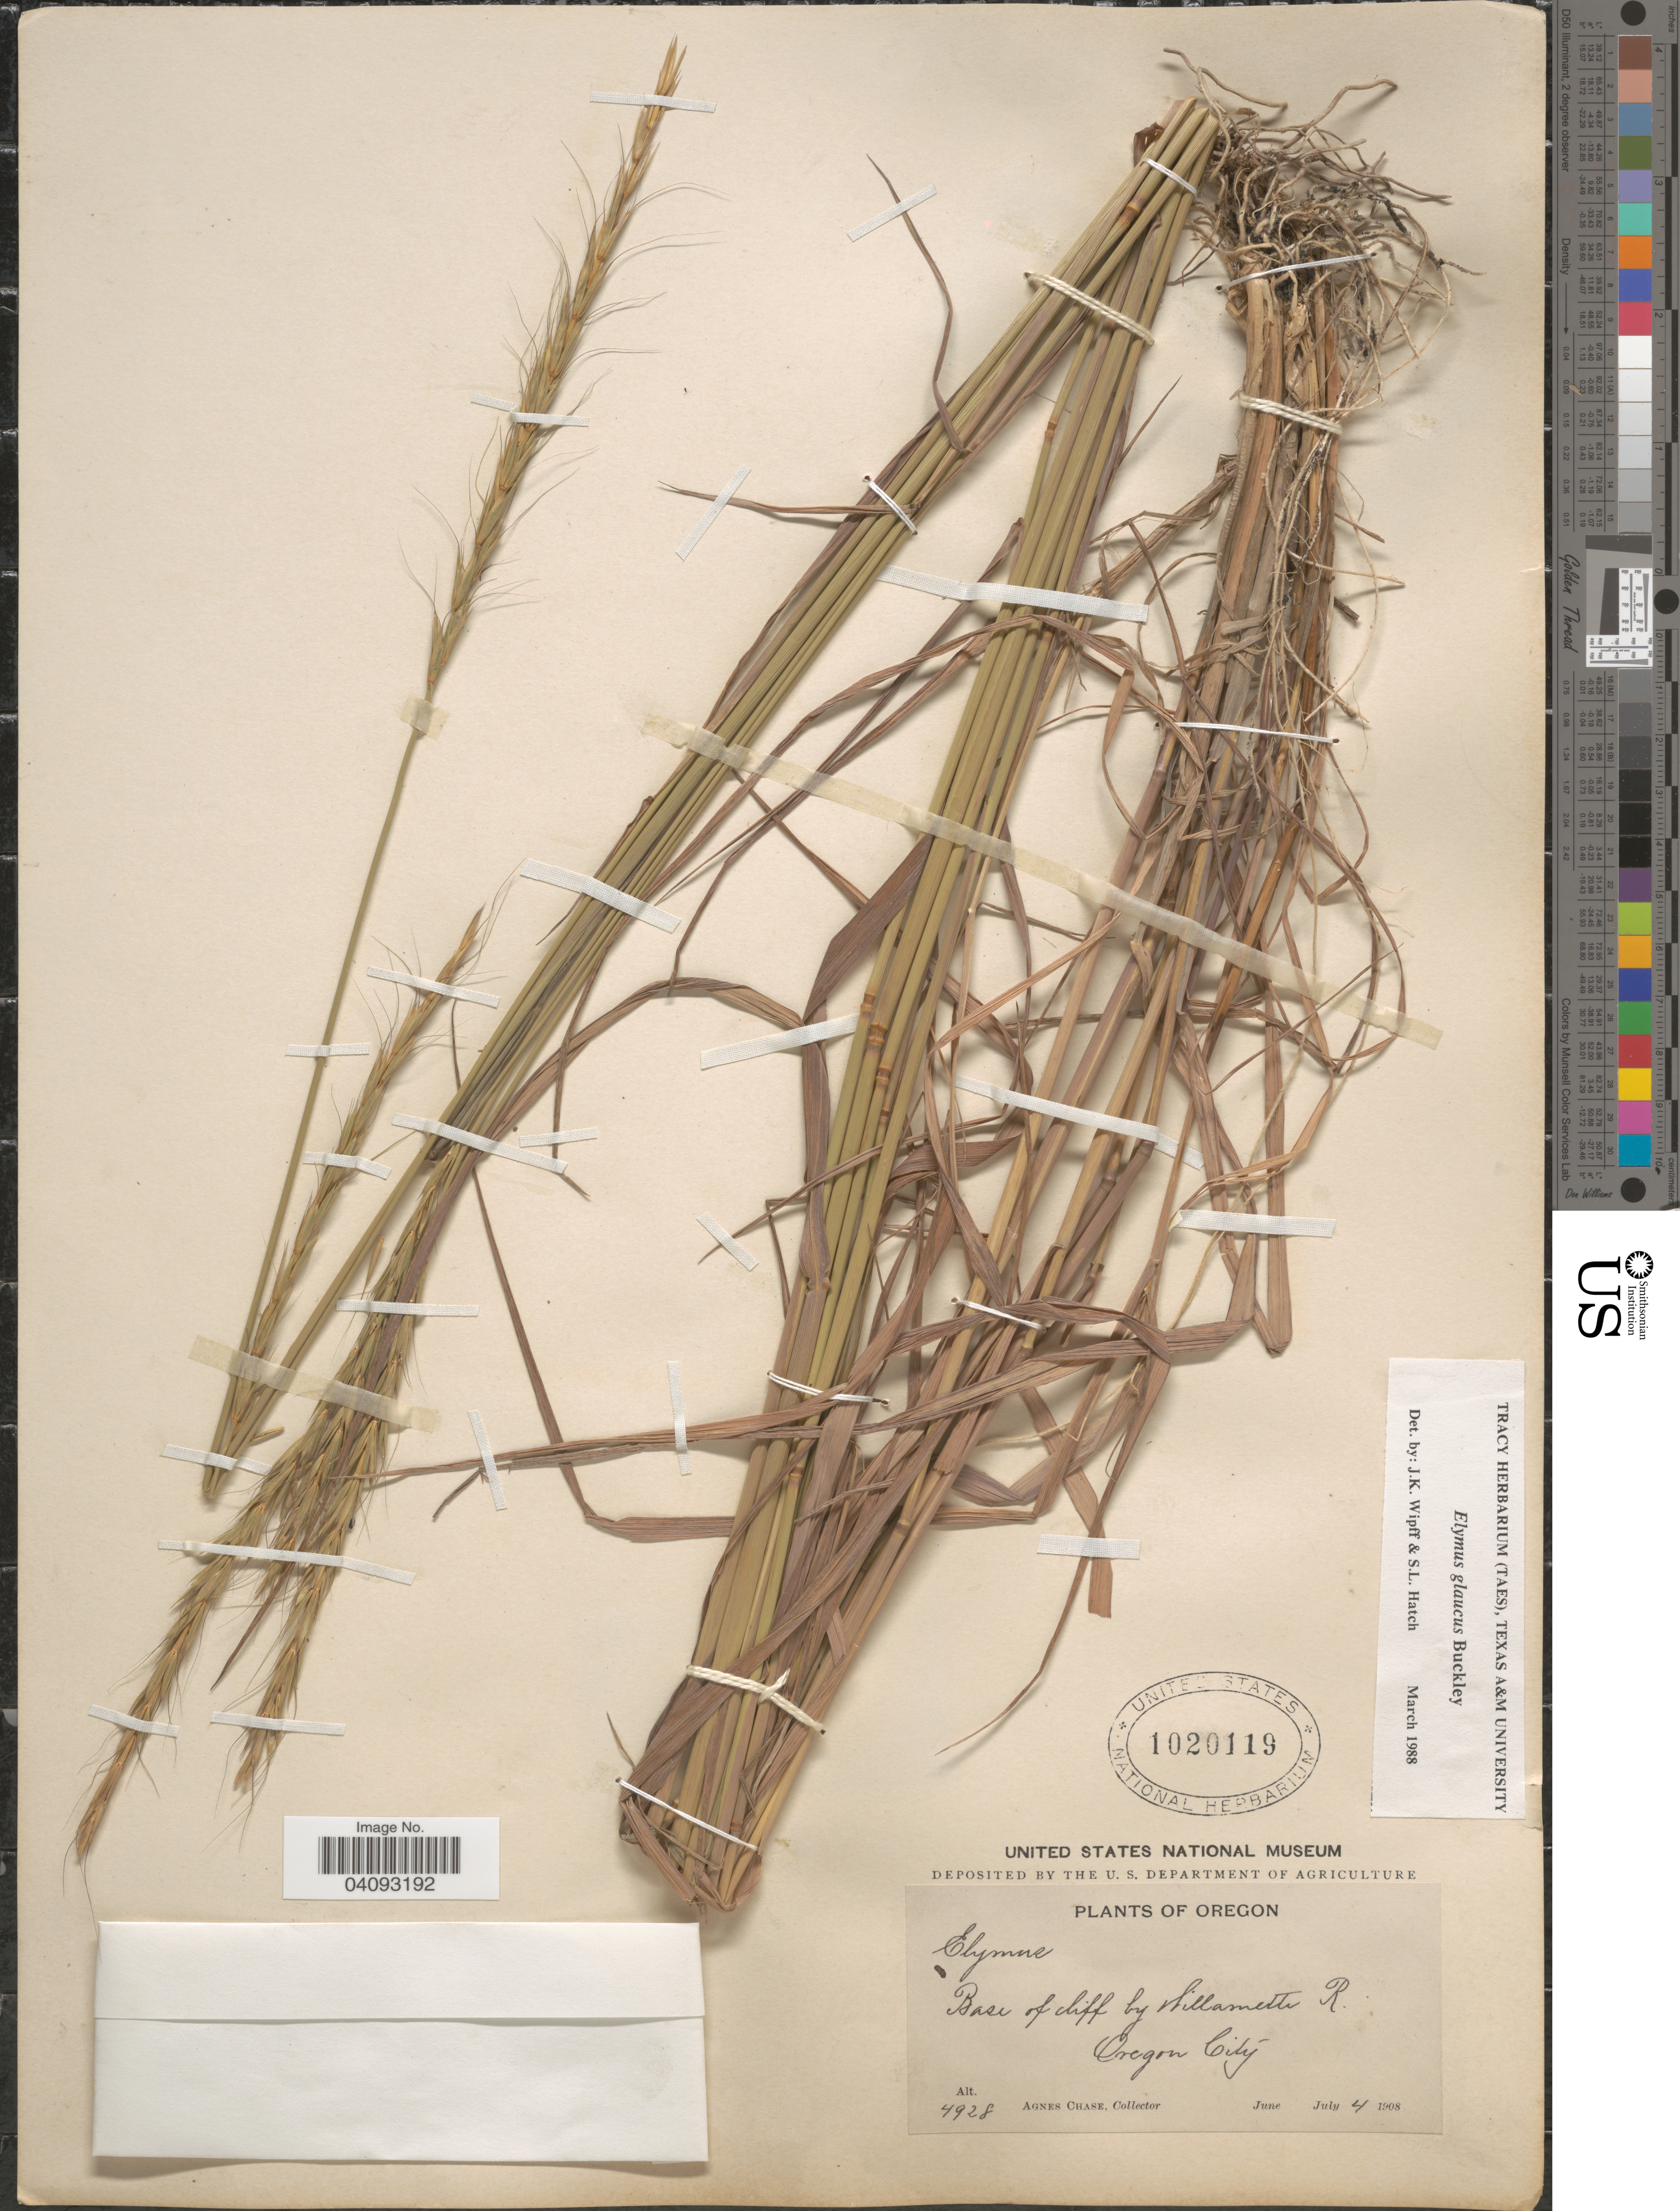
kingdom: Plantae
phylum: Tracheophyta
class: Liliopsida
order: Poales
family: Poaceae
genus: Elymus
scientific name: Elymus glaucus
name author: Buckley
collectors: A. Chase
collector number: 4928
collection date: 1908-07-04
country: United States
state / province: Oregon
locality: Base of cliff by Willamette R. Oregon City.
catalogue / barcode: US 1020119